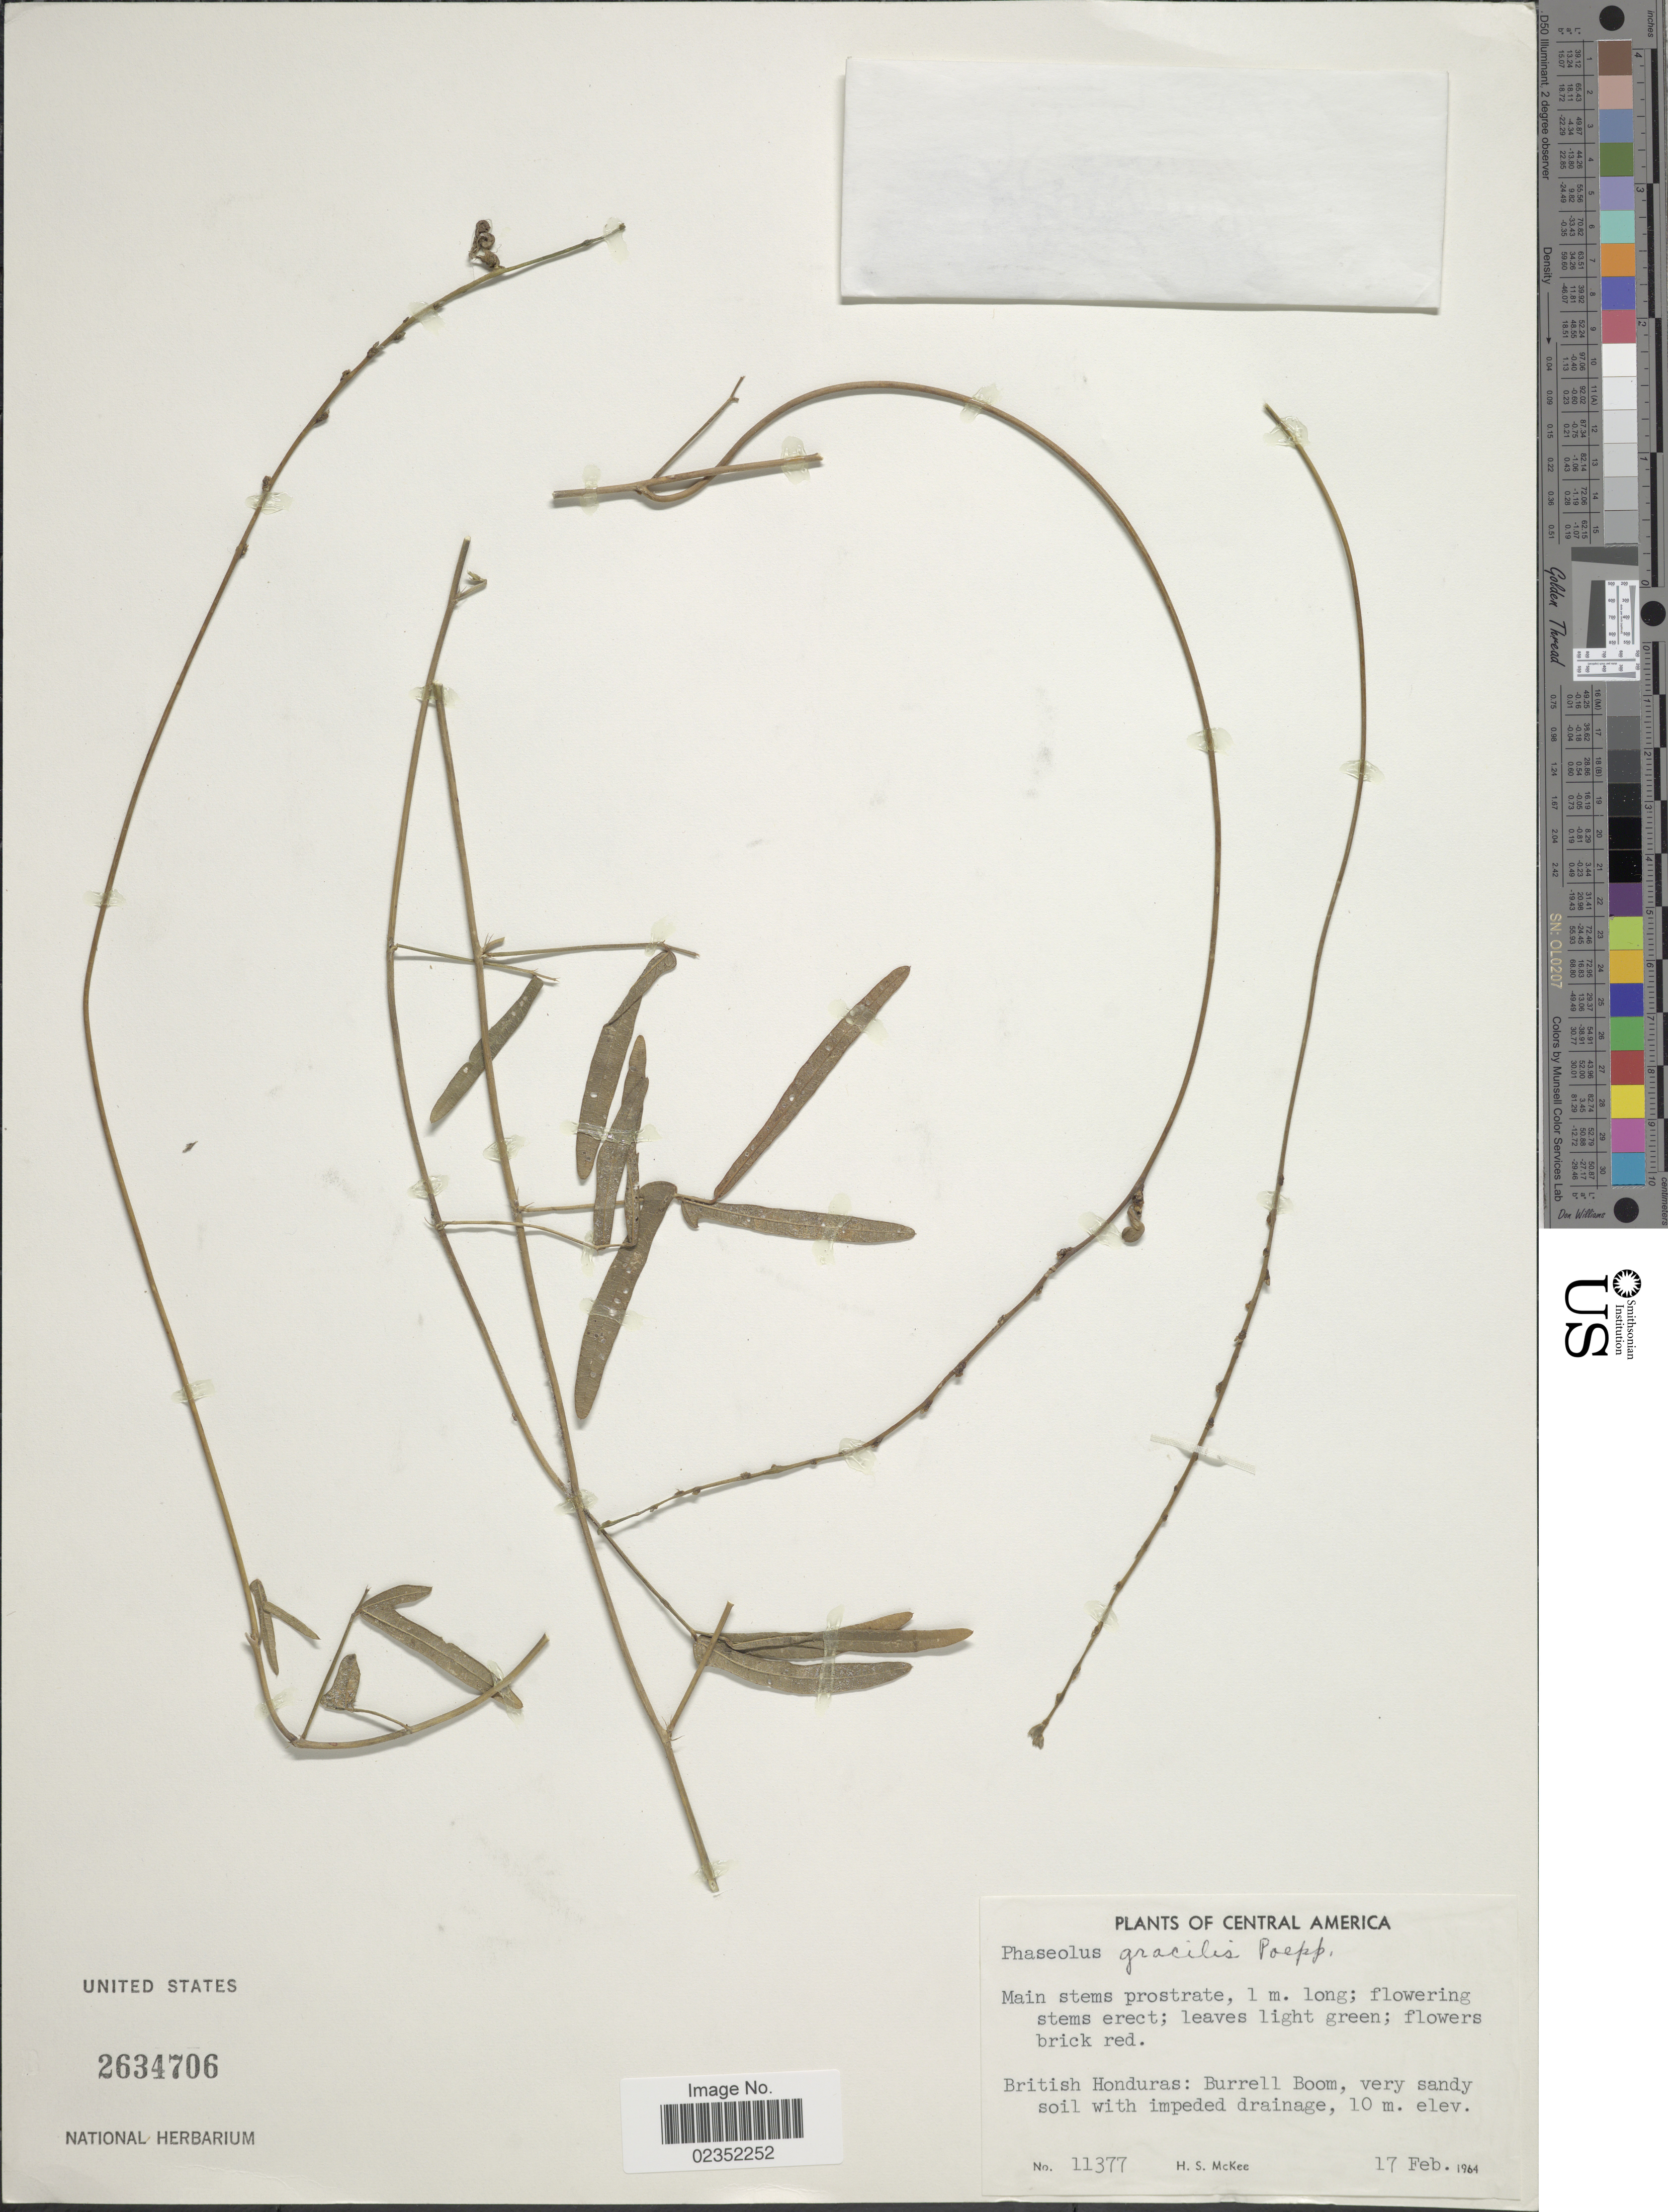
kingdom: Plantae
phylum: Tracheophyta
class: Magnoliopsida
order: Fabales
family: Fabaceae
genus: Macroptilium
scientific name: Macroptilium gracile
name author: (Poepp. ex Benth.) Urb.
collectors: H. S. McKee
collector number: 11377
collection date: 1964-02-17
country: Belize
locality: British Honduras: Burrell Boom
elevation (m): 10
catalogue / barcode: US 2634706